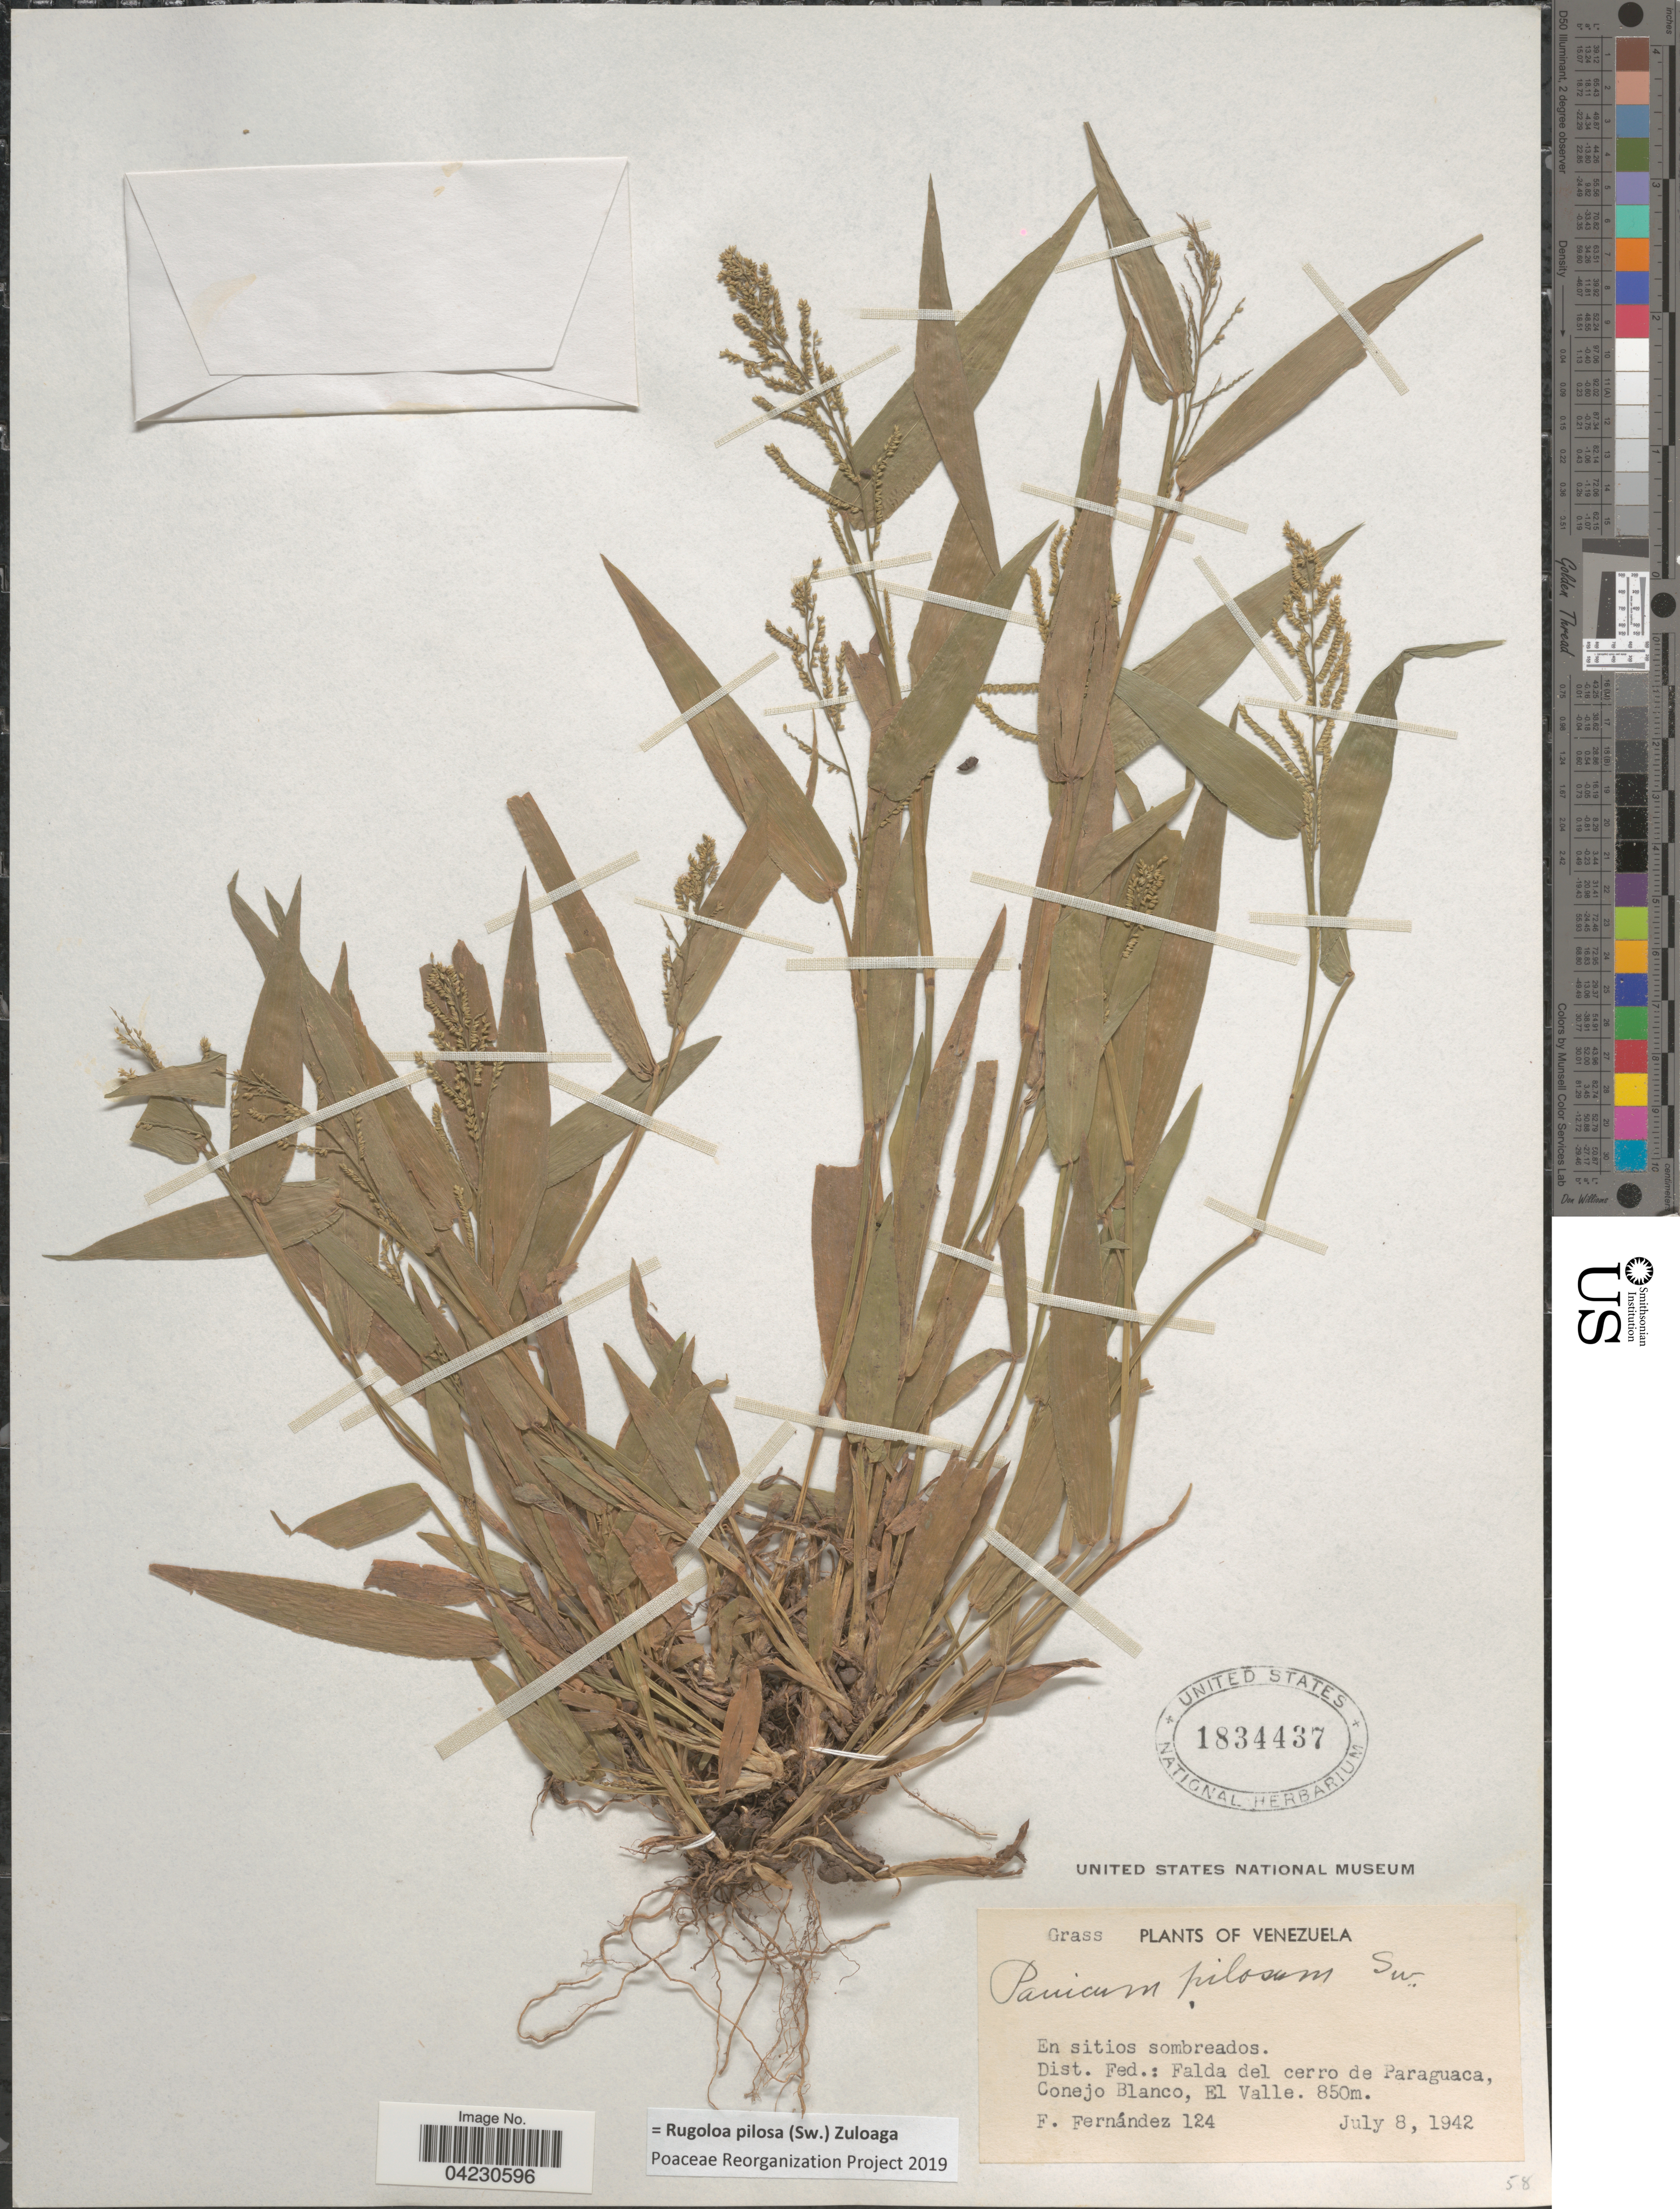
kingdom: Plantae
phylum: Tracheophyta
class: Liliopsida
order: Poales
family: Poaceae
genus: Rugoloa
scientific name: Rugoloa pilosa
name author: (Sw.) Zuloaga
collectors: F. Fernández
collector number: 124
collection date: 1942-07-08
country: Venezuela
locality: Dist. Fed.: Falda del cerro de Paraguaca, Conejo Blanco, El Valle.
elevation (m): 850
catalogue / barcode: US 1834437